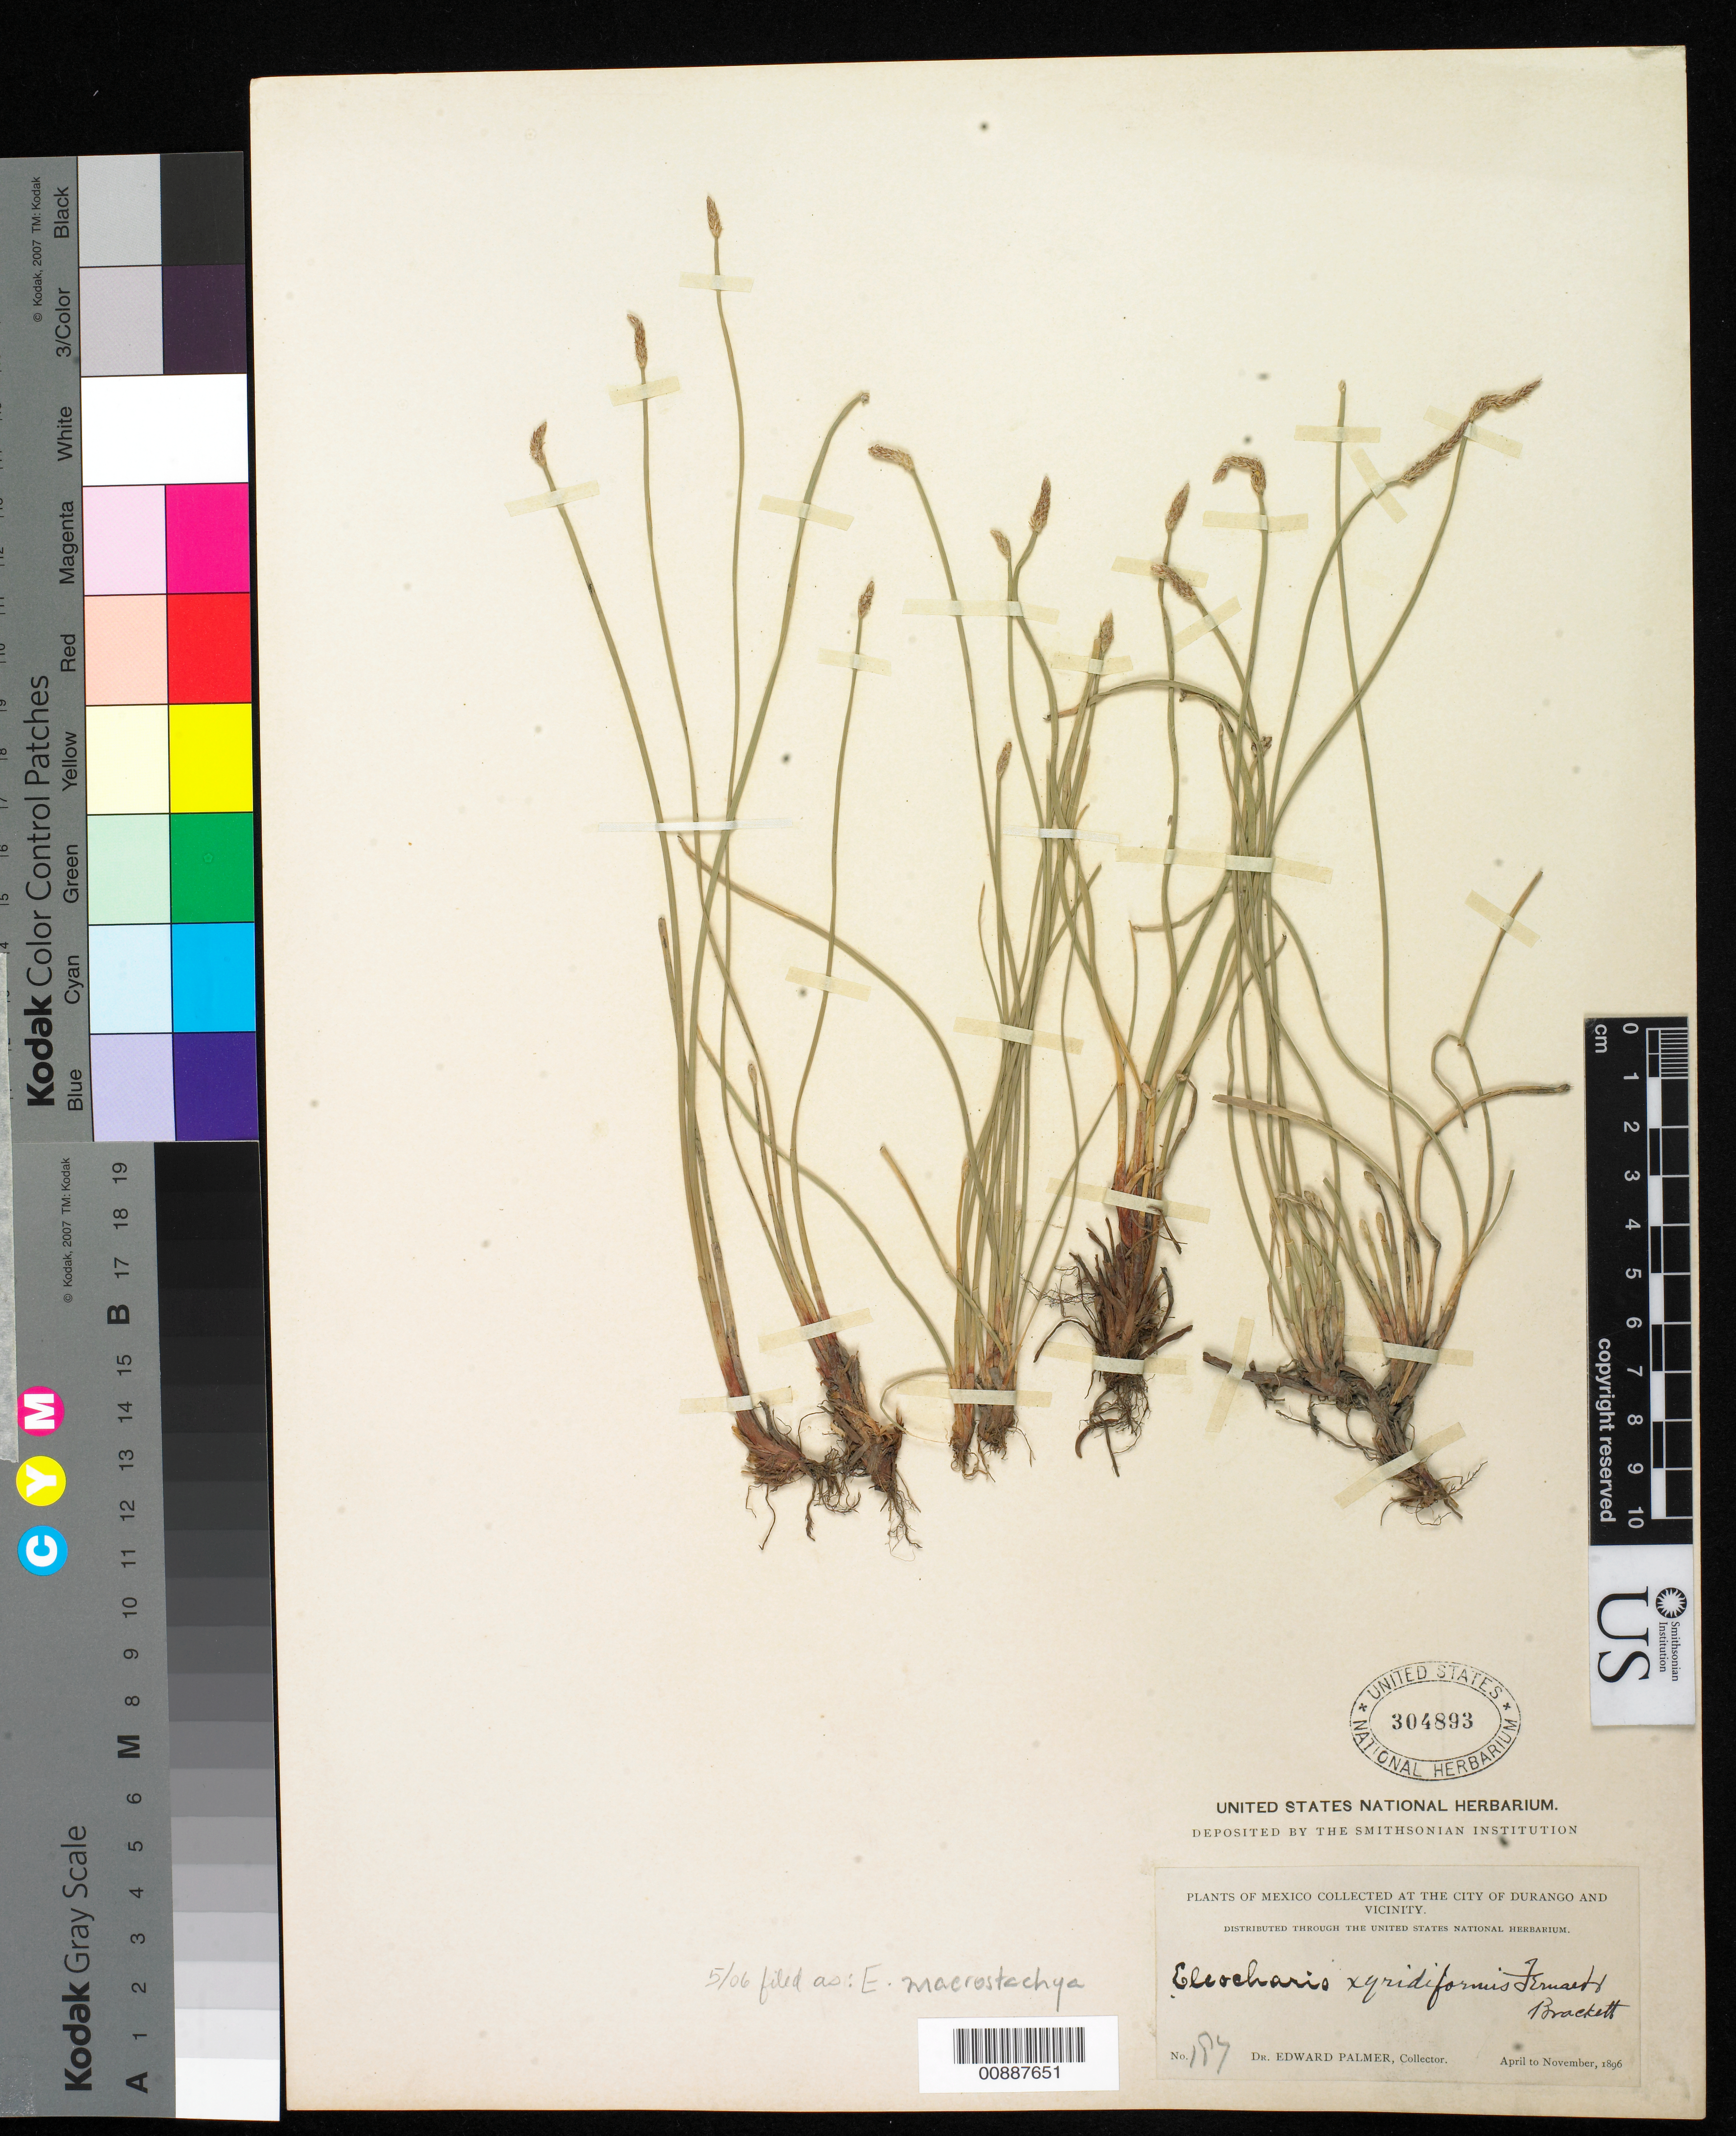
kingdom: Plantae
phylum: Tracheophyta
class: Liliopsida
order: Poales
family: Cyperaceae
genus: Eleocharis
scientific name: Eleocharis maculosa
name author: (Vahl) Roem. & Schult.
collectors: E. Palmer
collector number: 187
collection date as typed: Apr 1896 to -- Nov 1896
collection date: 1896-04/1896-11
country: Mexico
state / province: Durango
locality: City of Durango and vicinity.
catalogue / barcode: US 304893